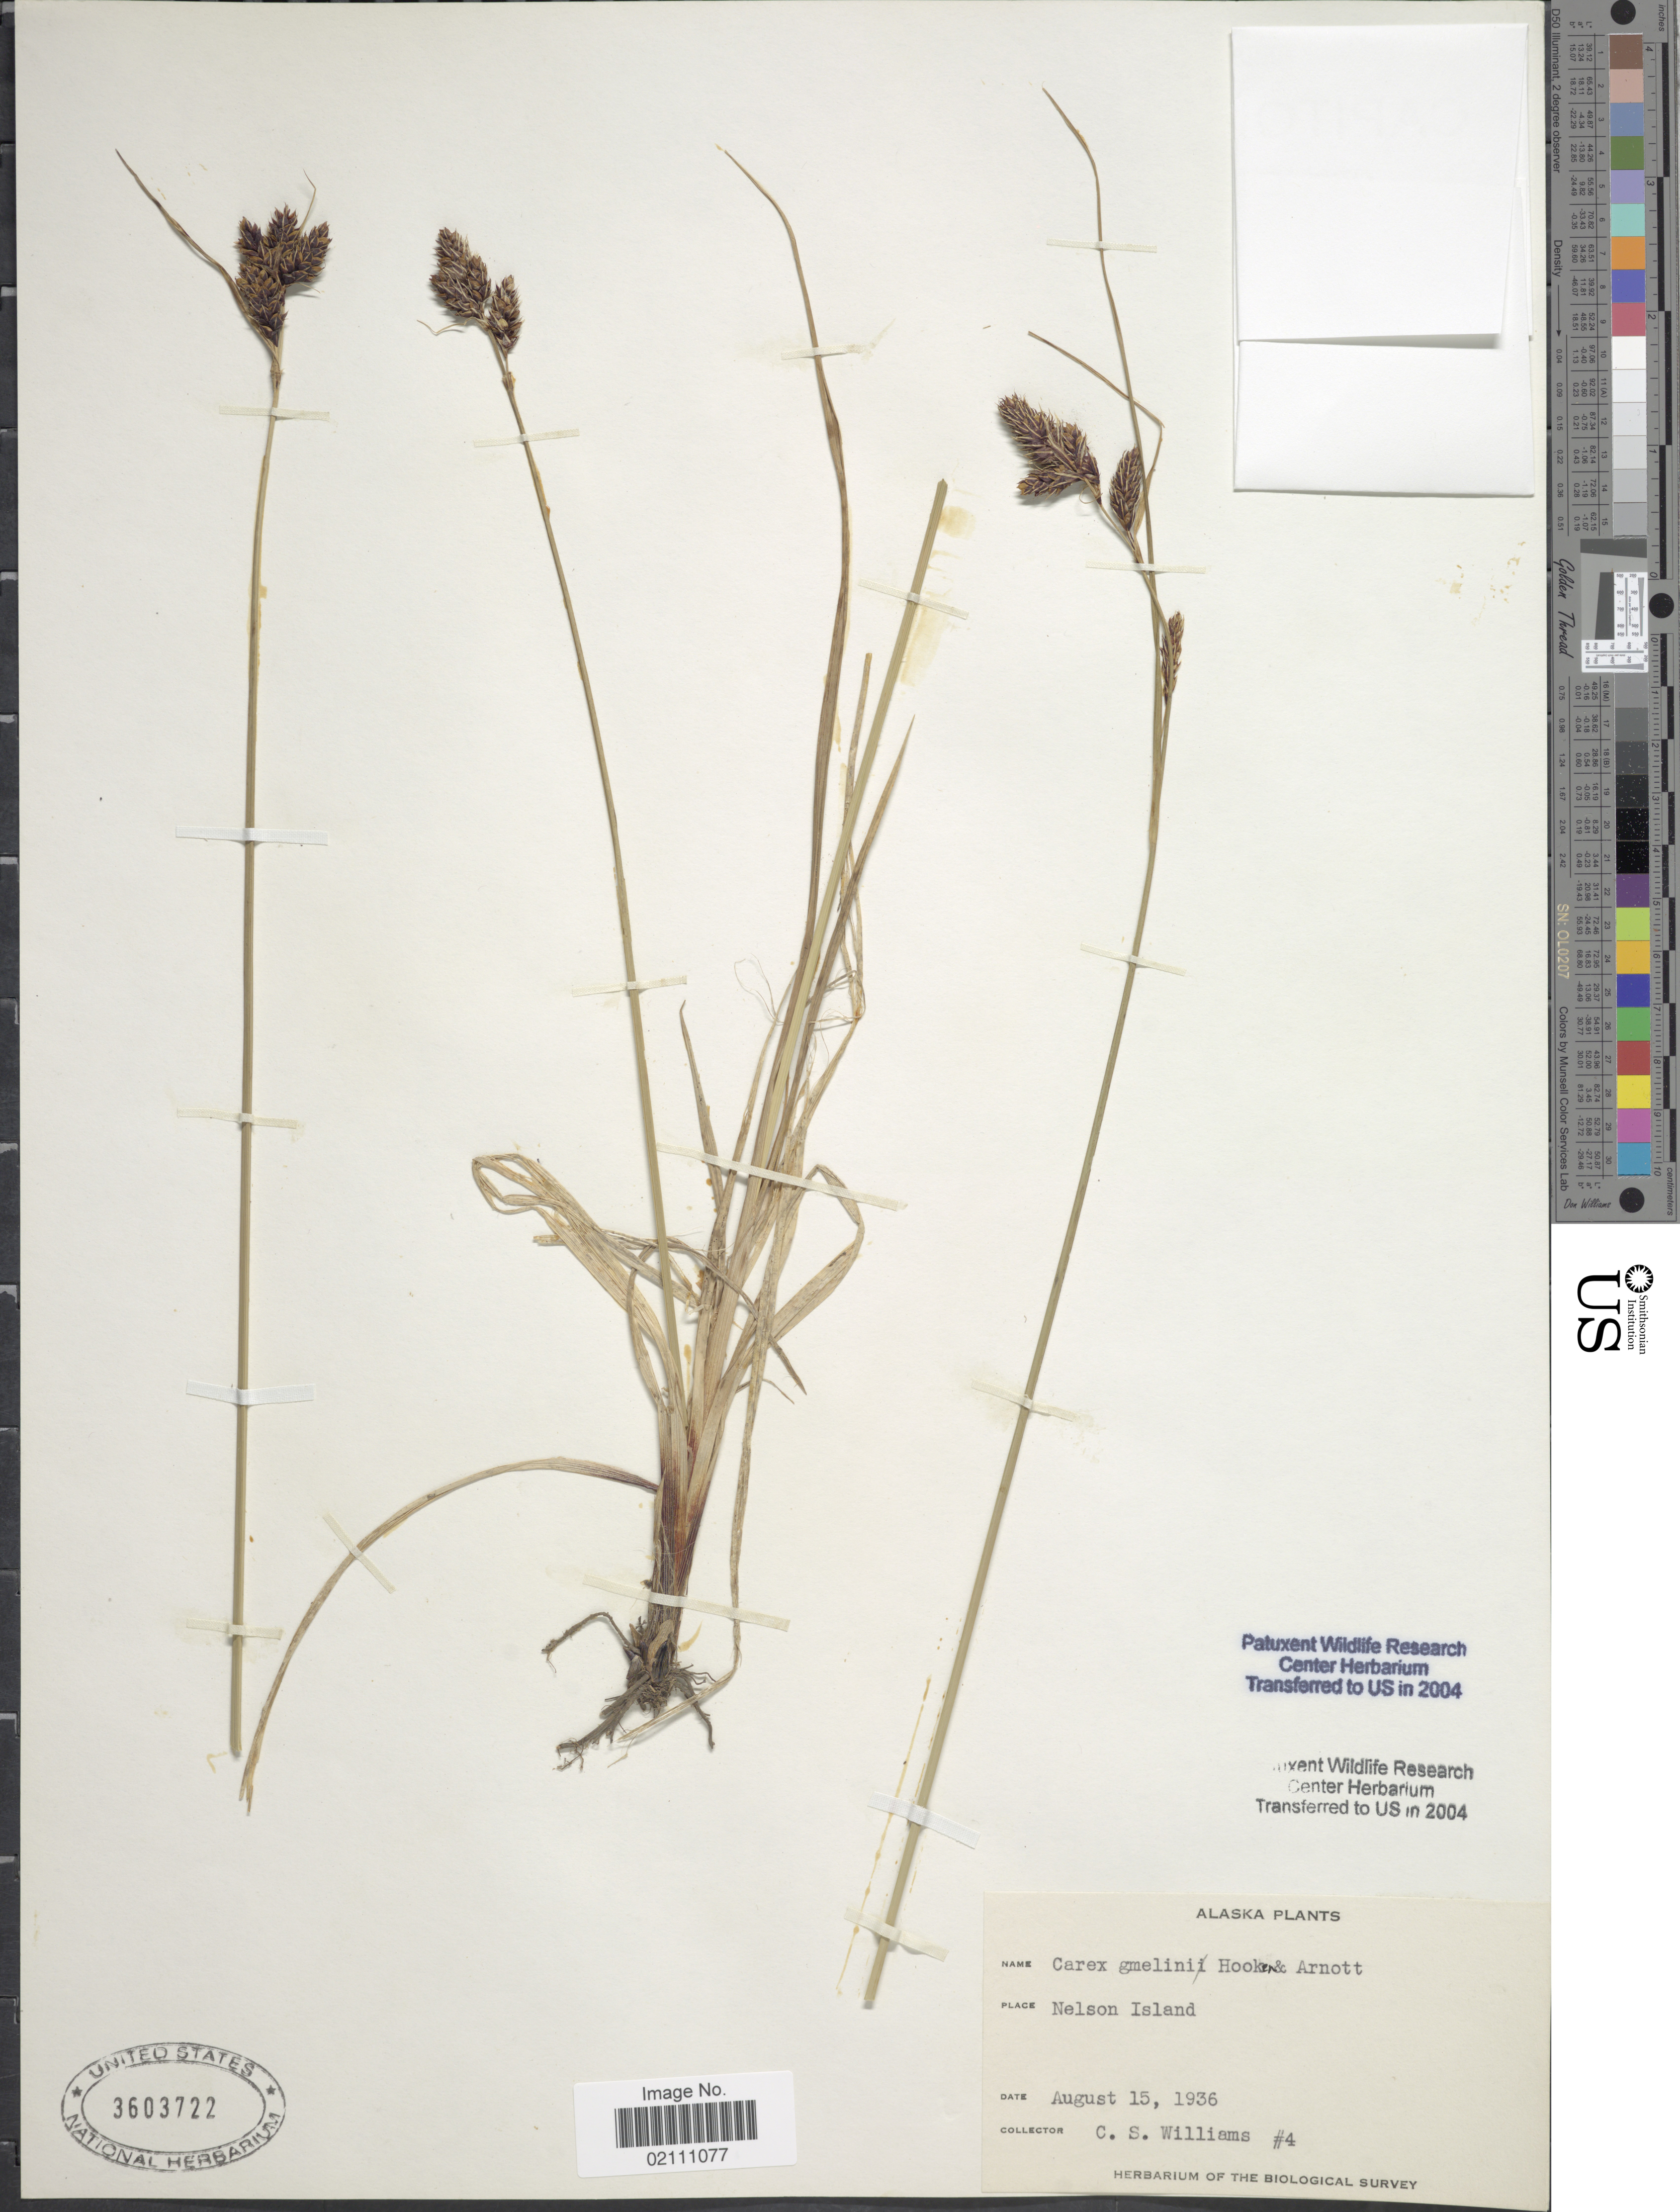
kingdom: Plantae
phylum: Tracheophyta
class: Liliopsida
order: Poales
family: Cyperaceae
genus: Carex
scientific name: Carex gmelinii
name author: Hook. & Arn.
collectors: C. Williams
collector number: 4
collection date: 1936-08-15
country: United States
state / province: Alaska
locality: Nelson Island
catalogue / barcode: US 3603722